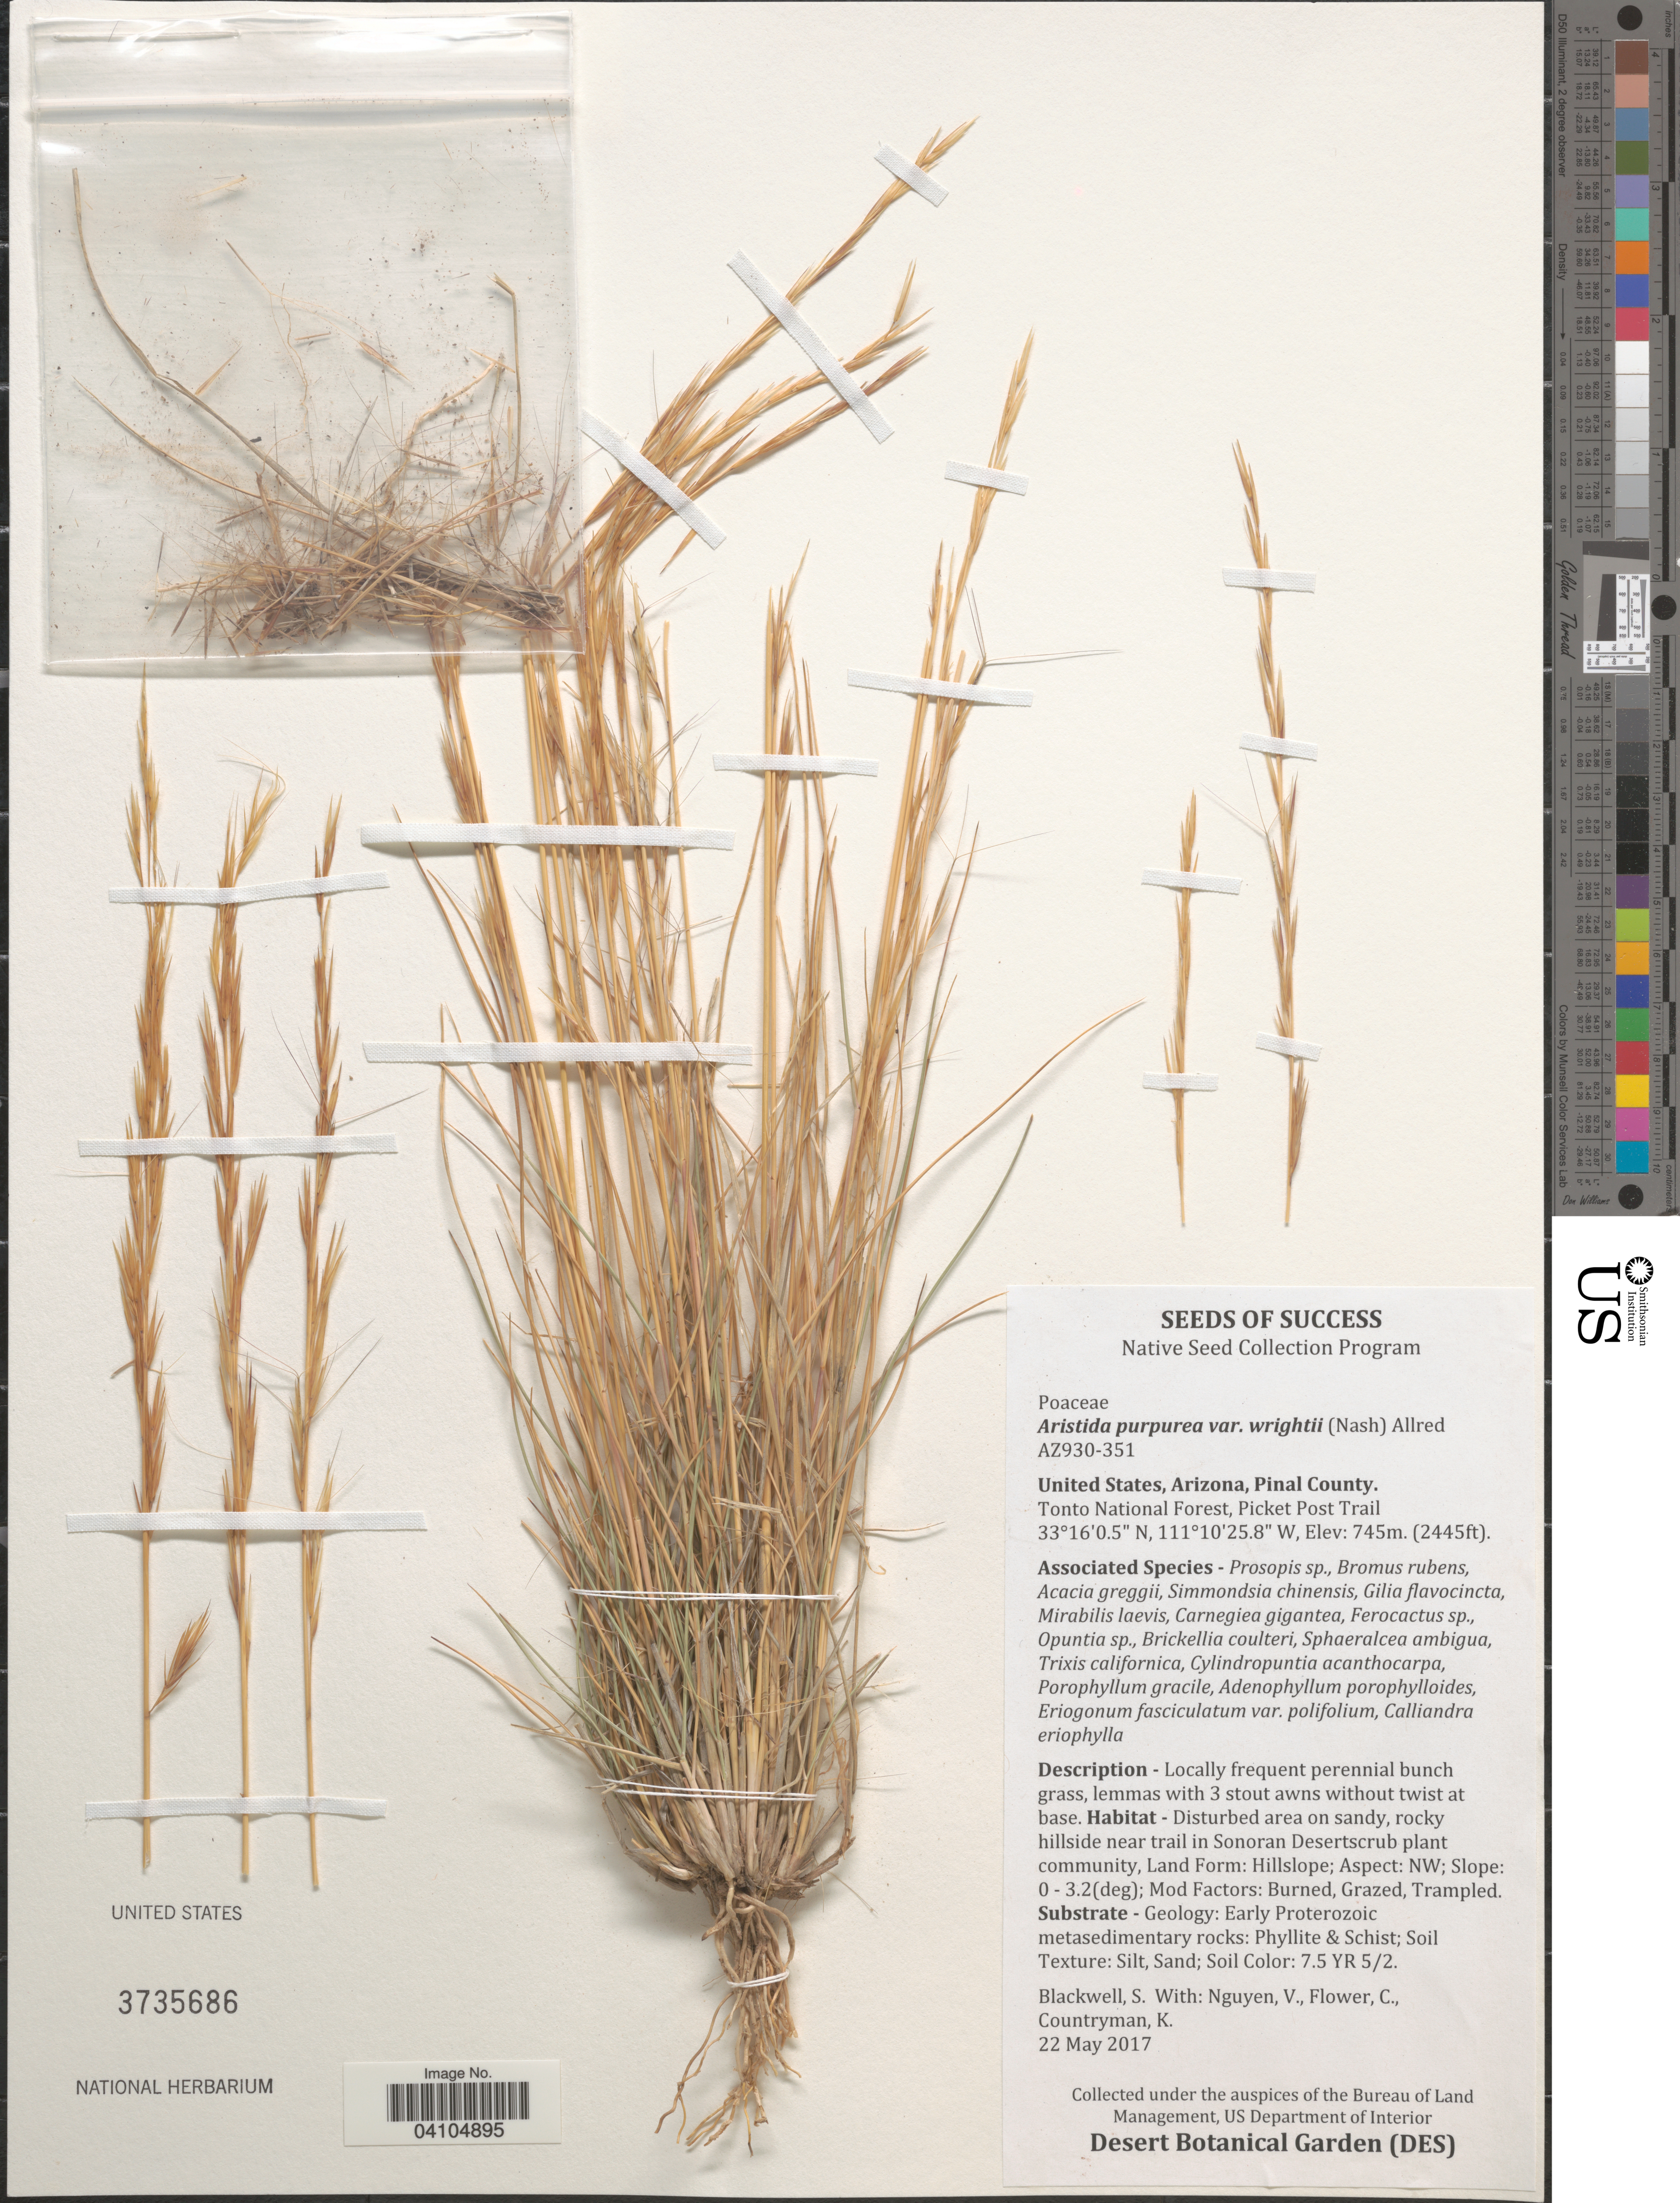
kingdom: Plantae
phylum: Tracheophyta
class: Liliopsida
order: Poales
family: Poaceae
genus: Aristida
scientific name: Aristida purpurea var. wrightii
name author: (Nash) Allred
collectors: S. Blackwell, V. D. Nguyen, C. Flower & K. Countryman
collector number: AZ930-351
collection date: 2017-05-22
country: United States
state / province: Arizona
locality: Pinal County. Tonto National Forest, Picket Post Trail.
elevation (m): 745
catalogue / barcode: US 3735686